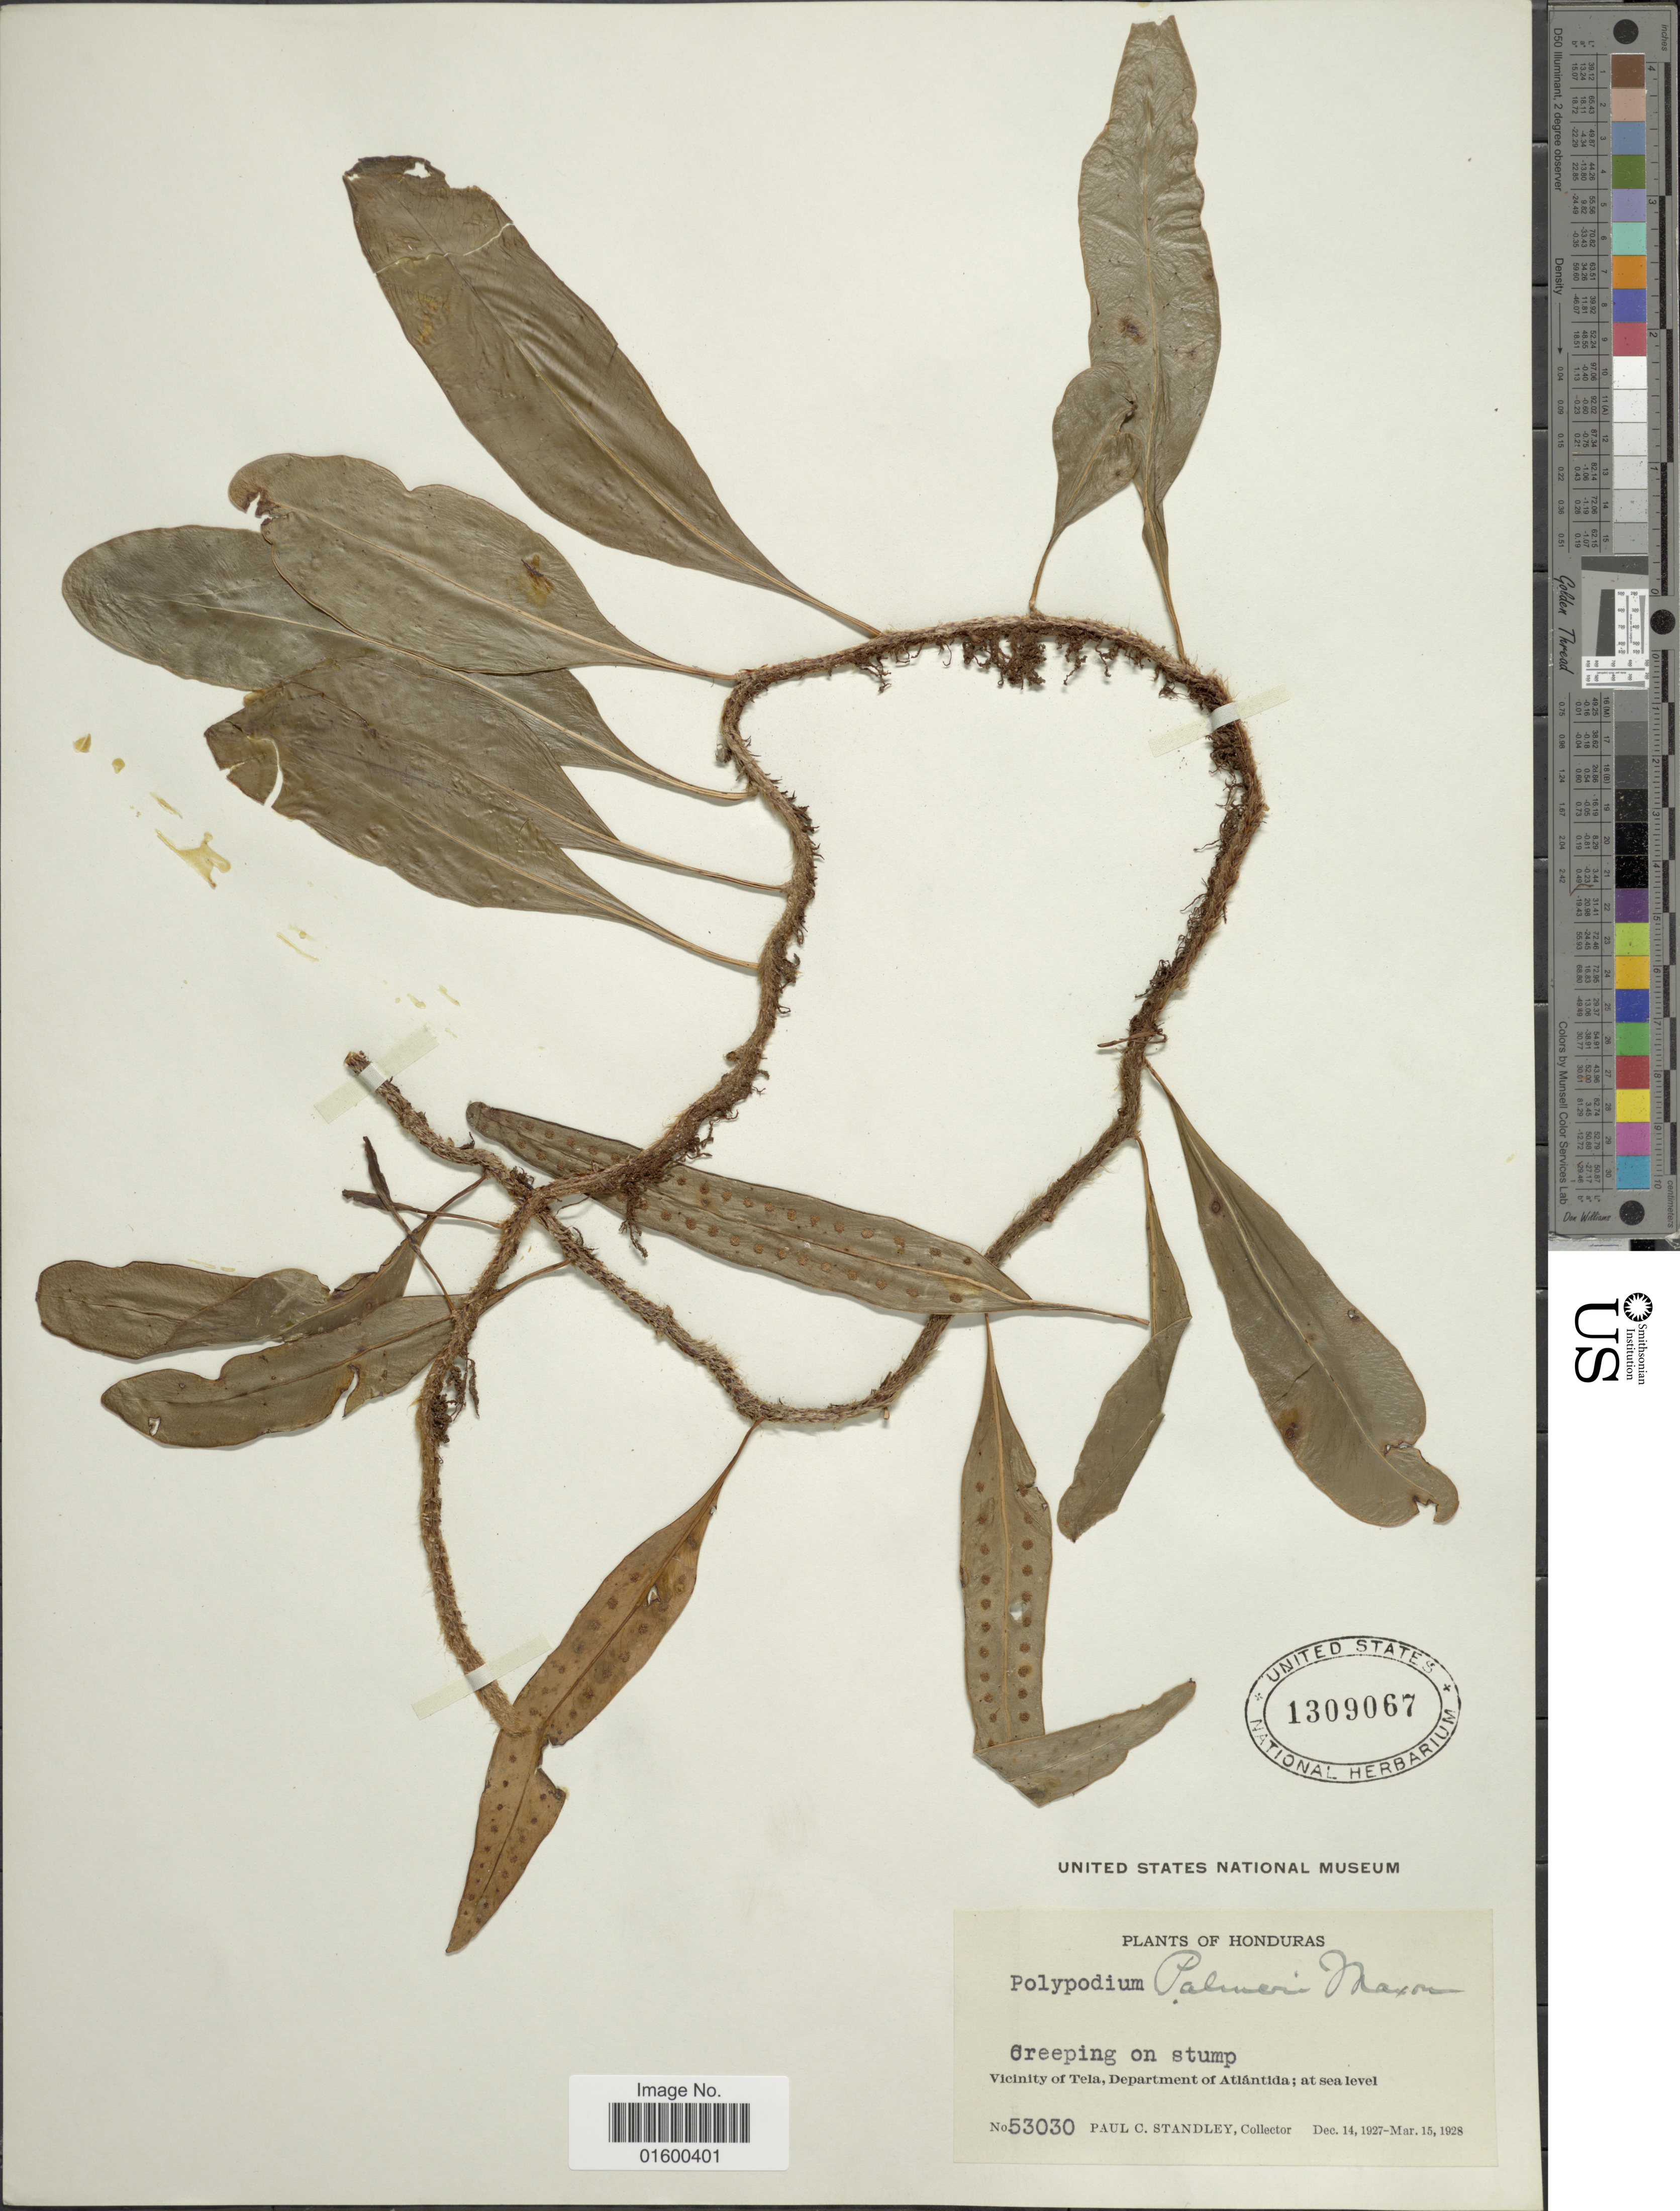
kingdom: Plantae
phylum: Tracheophyta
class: Polypodiopsida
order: Polypodiales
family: Polypodiaceae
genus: Microgramma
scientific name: Microgramma nitida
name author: (J. Sm.) A.R. Sm.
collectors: P. C. Standley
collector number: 53030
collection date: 1927-12-14/1928-03-15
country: Honduras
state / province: Atlántida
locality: Vicinity of Tela, Department of Atlantida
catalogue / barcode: US 1309067